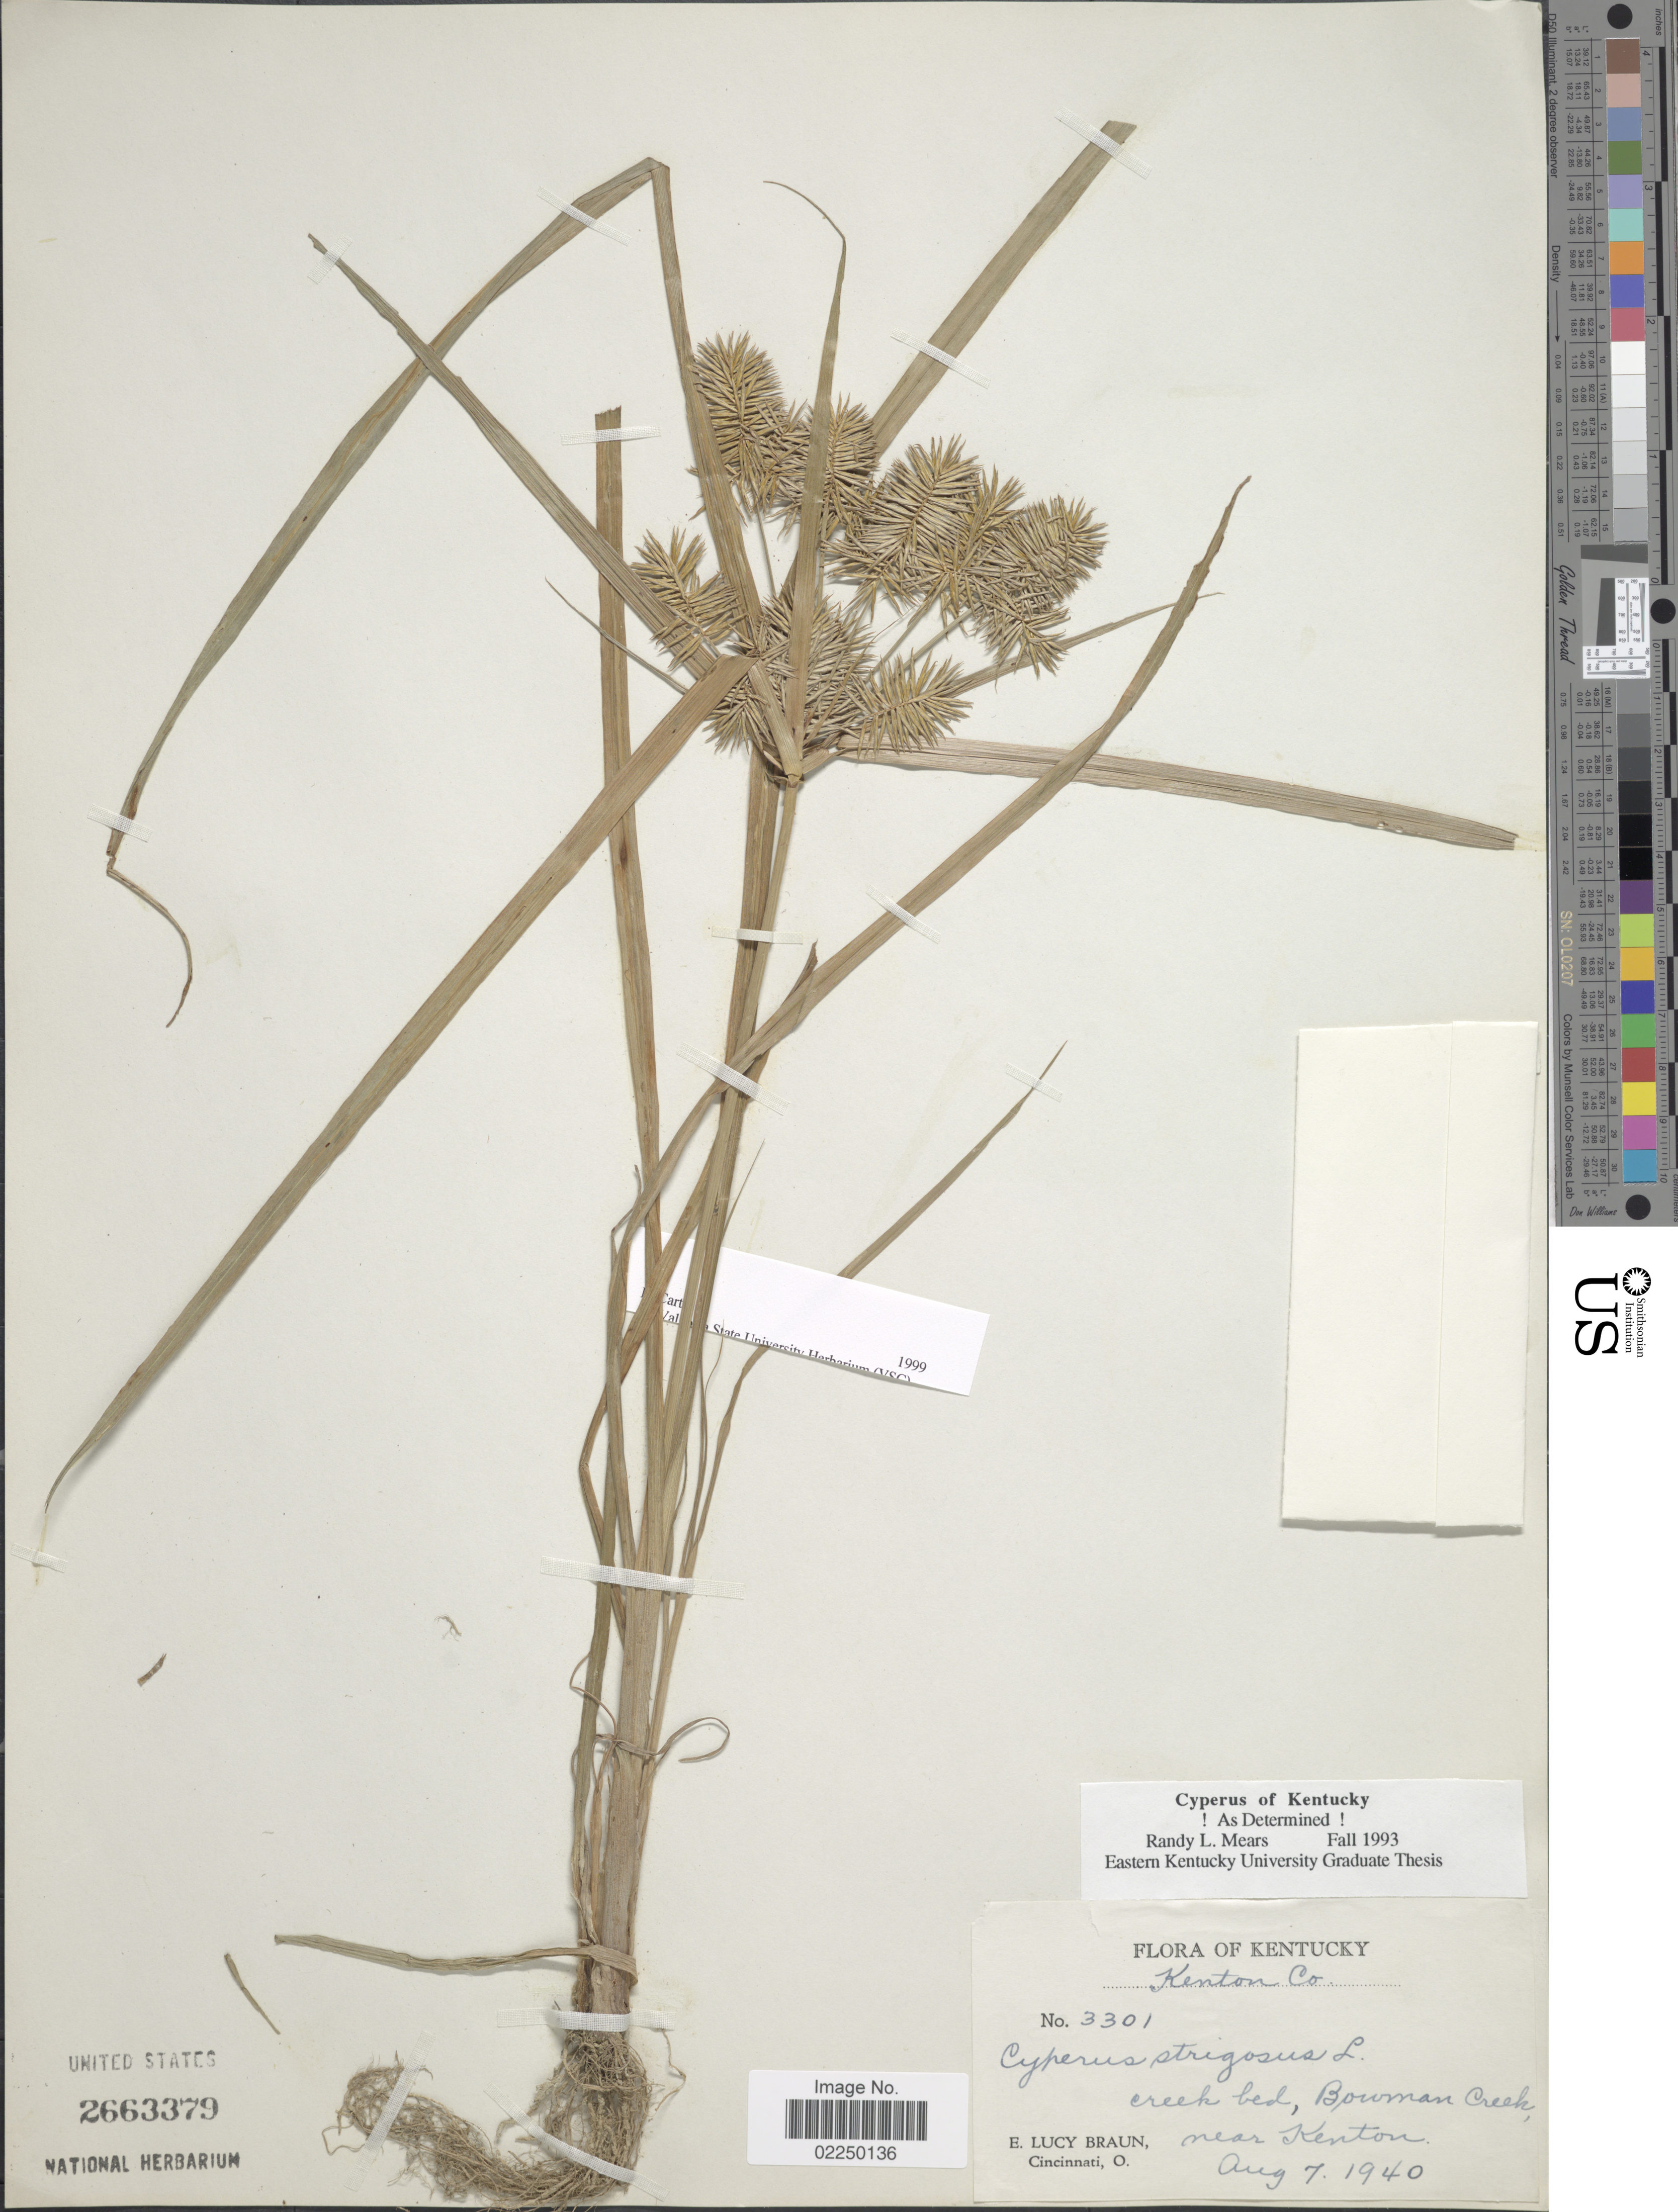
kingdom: Plantae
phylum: Tracheophyta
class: Liliopsida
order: Poales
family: Cyperaceae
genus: Cyperus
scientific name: Cyperus strigosus L.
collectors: E. L. Braun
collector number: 3301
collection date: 1940-08-07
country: United States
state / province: Kentucky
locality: Kenton Co., creek bed, Bowman Creek, near Kenton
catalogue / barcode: US 2663379